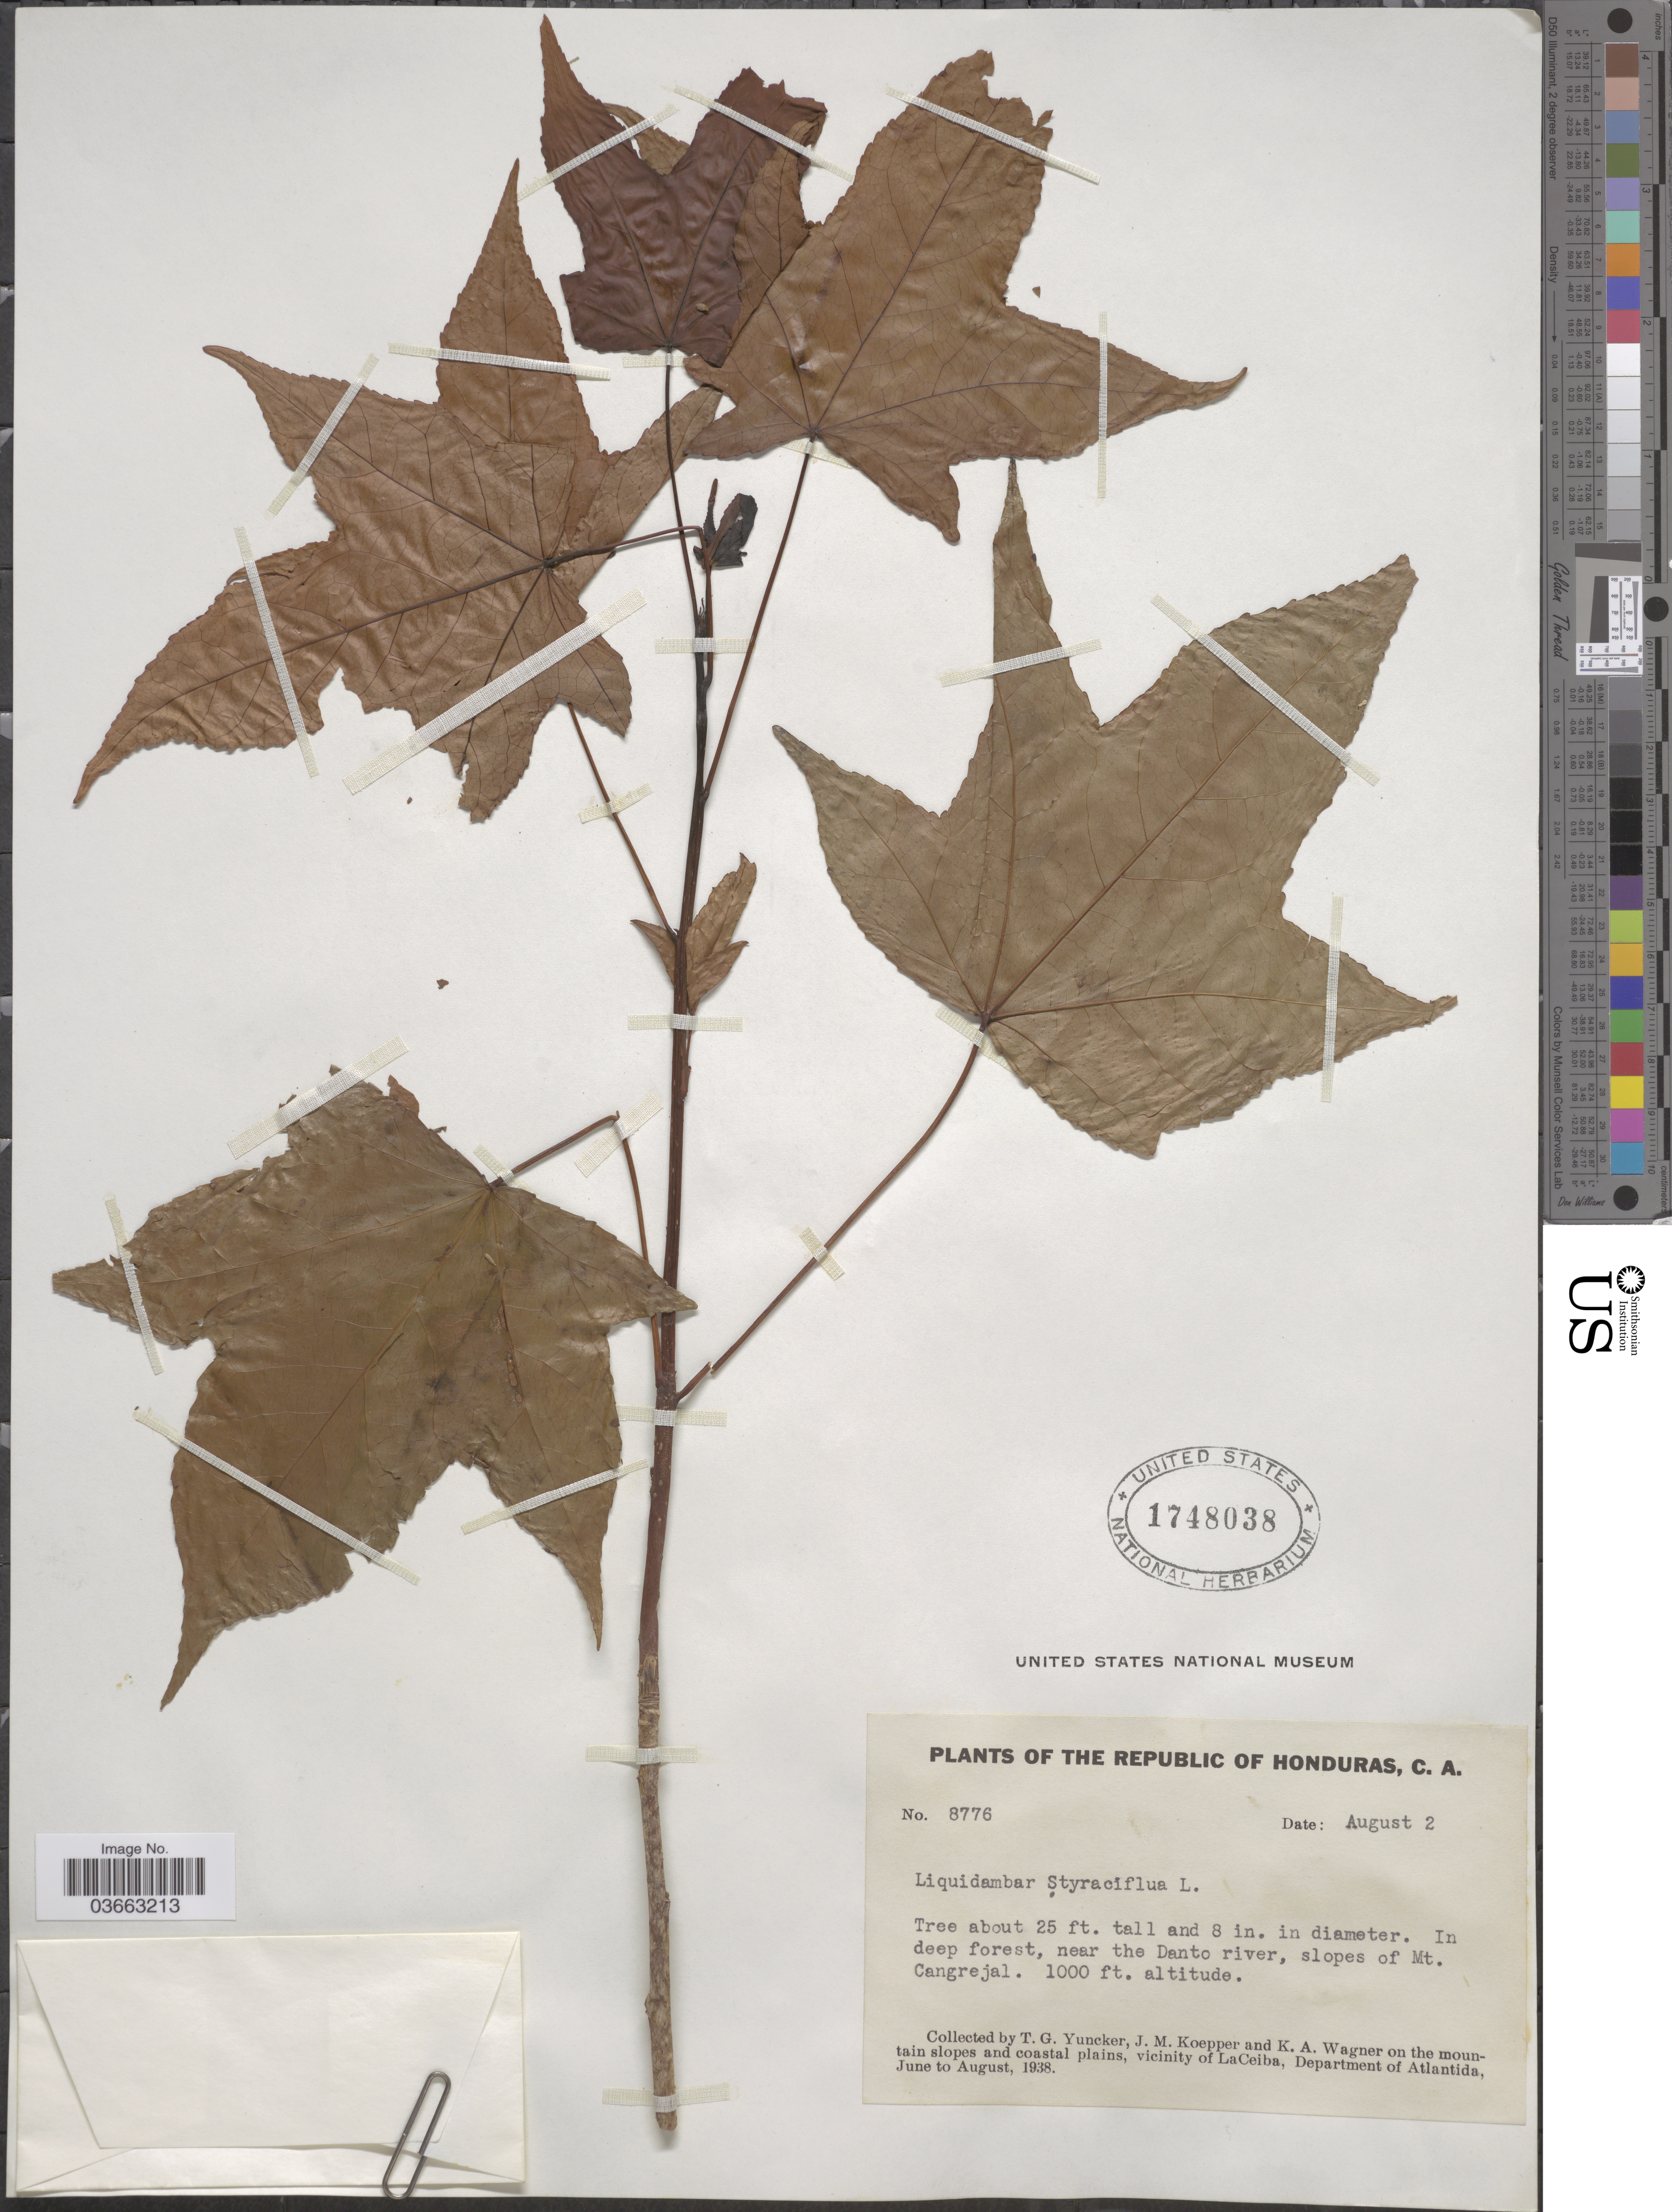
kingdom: Plantae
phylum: Tracheophyta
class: Magnoliopsida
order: Saxifragales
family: Altingiaceae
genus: Liquidambar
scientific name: Liquidambar styraciflua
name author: L.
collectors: T. G. Yuncker, J. M. Koepper & K. A. Wagner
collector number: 8776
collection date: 1938-08-02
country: Honduras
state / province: Atlantida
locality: Near the Danto river, slopes of Mt. Cangrejal. On the mountain slopes and coastal plains, vicinity of LaCeiba, Department of Atlantida.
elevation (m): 305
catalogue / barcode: US 1748038